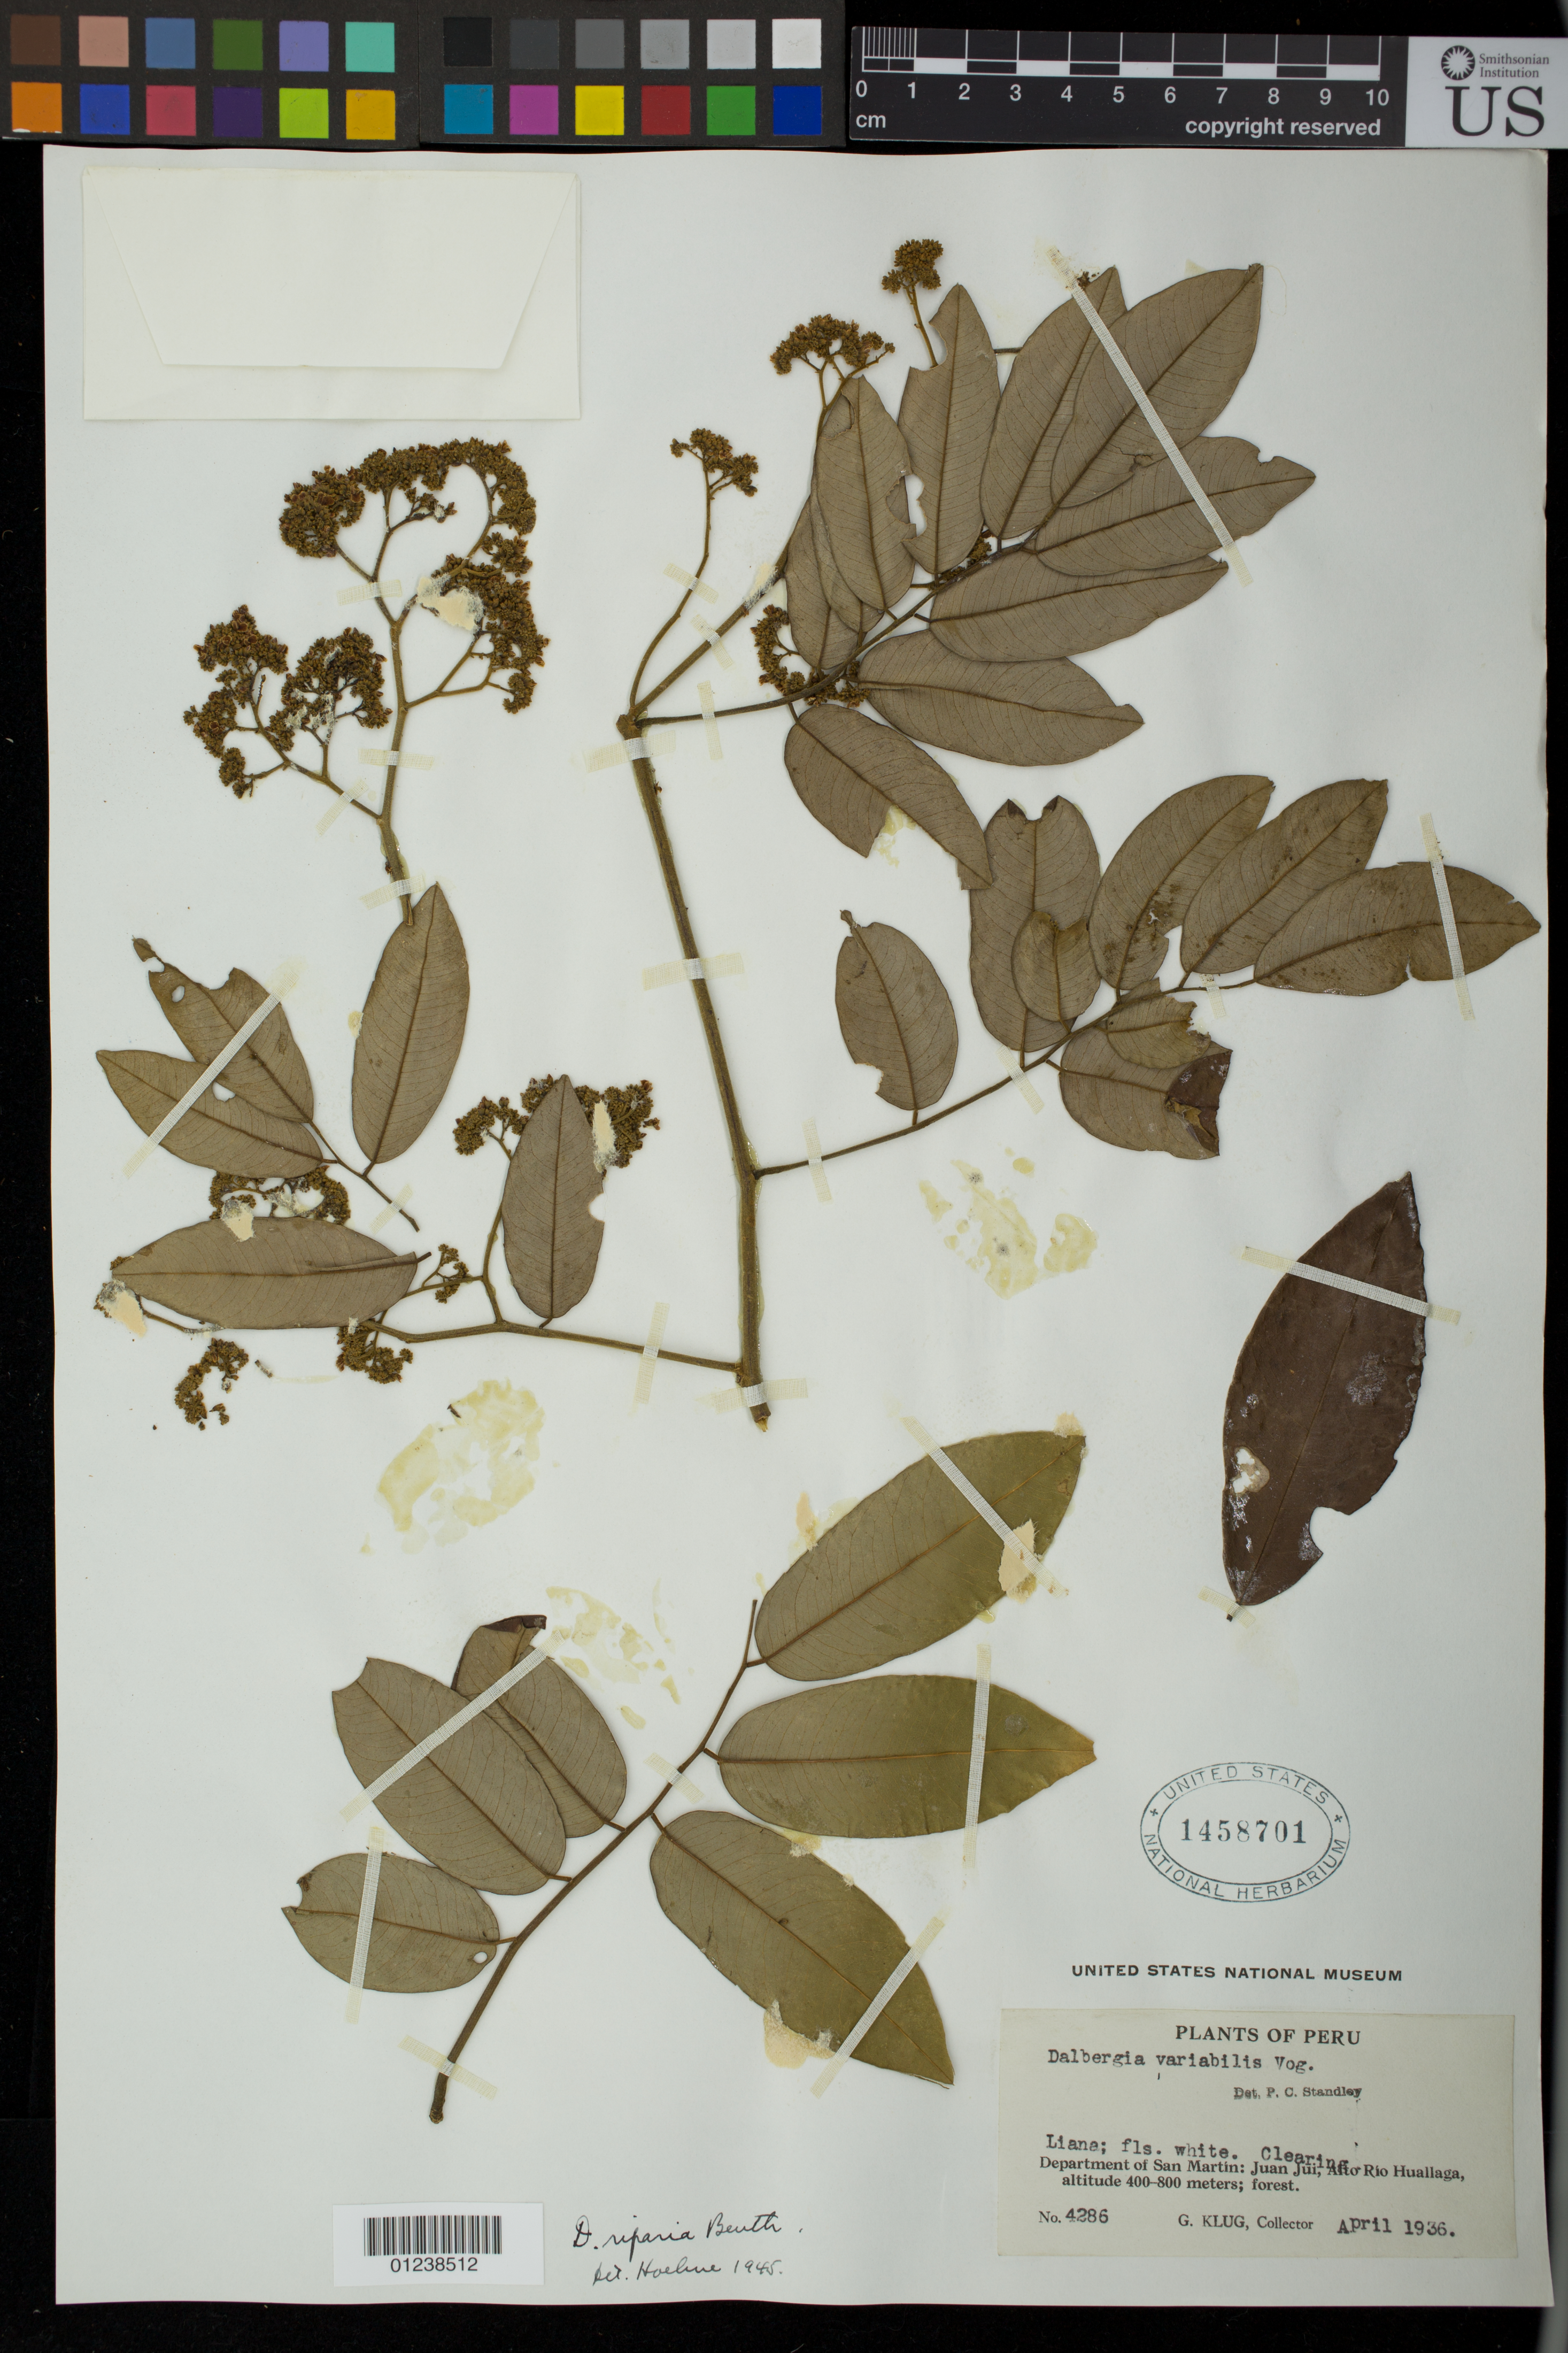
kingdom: Plantae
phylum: Tracheophyta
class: Magnoliopsida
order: Fabales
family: Fabaceae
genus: Dalbergia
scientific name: Dalbergia riparia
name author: (Mart.) Benth.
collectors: G. Klug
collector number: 4286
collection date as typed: Apr 1936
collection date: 1936-04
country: Peru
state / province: San Martín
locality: Juan jui, alto rio huallaga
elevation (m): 400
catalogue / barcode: US 1458701